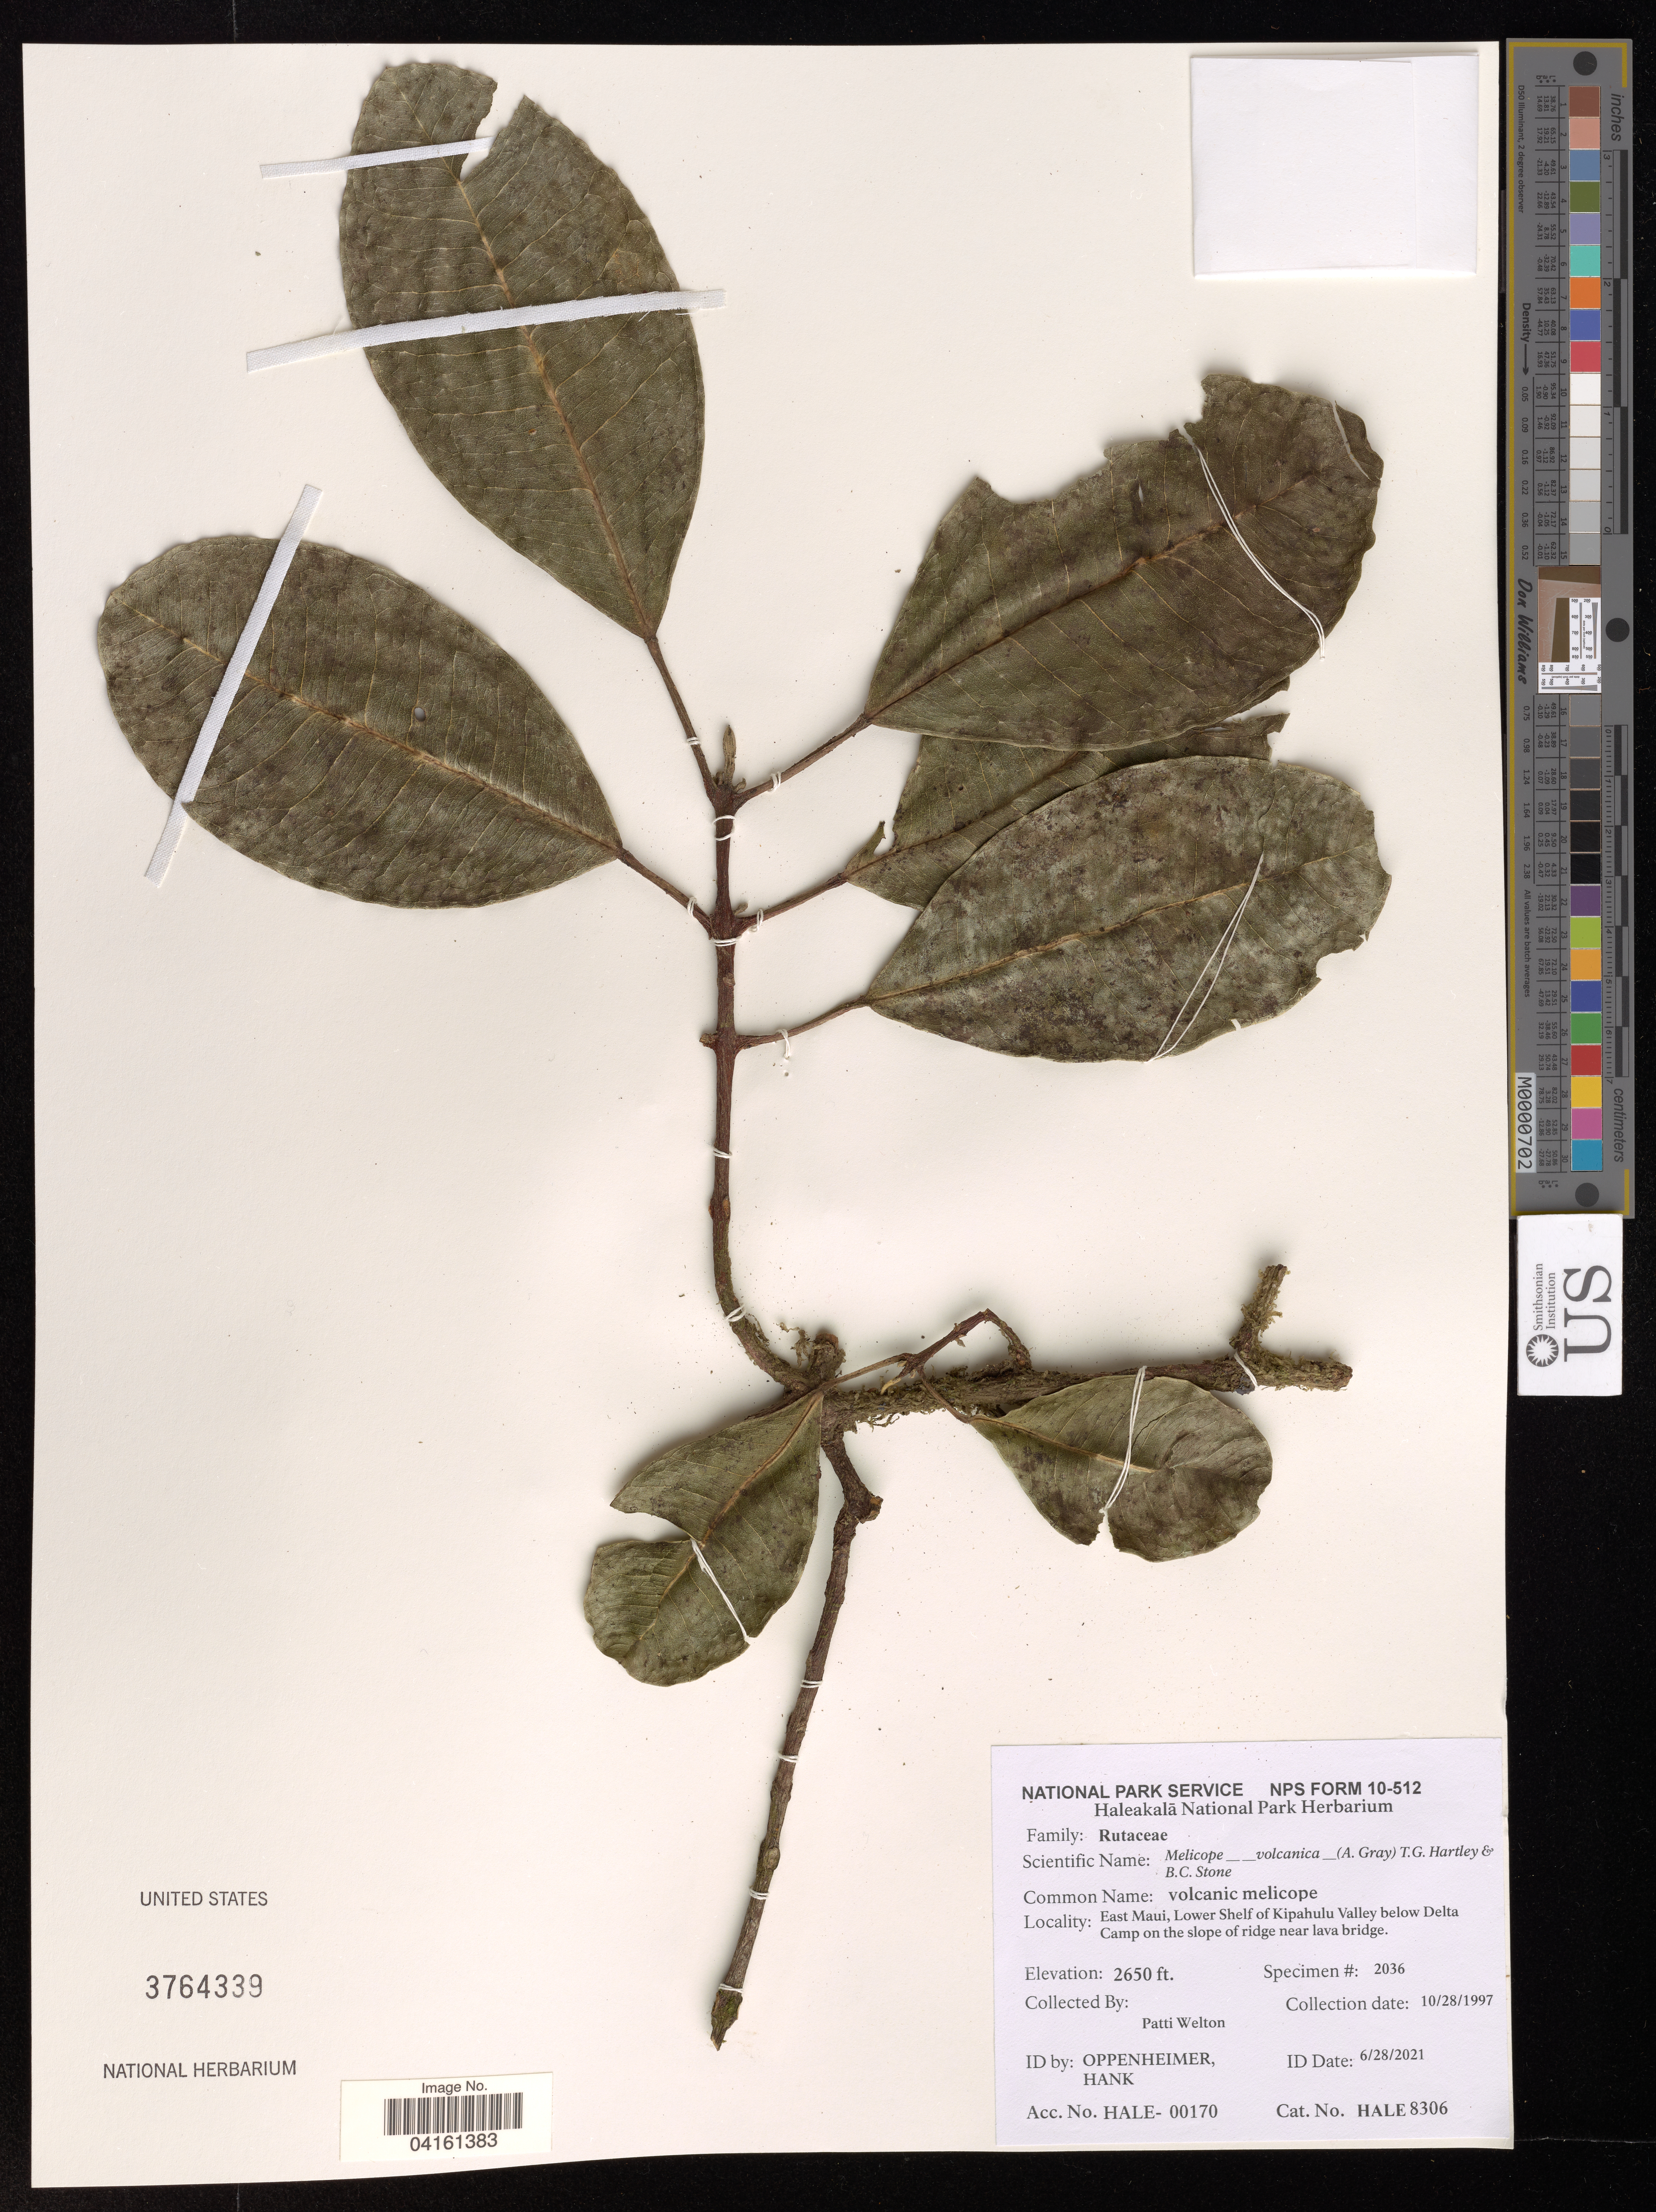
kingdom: Plantae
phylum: Tracheophyta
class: Magnoliopsida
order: Sapindales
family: Rutaceae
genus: Melicope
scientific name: Melicope volcanica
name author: (A. Gray) T.G. Hartley & B.C. Stone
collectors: P. Welton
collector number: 2036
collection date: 1997-10-28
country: United States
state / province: Hawaii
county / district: Maui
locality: East Maui, Lower Shelf of Kipahulu Valley below Delta Camp on the slope of ridge near lava bridge.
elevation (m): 808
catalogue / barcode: US 3764339